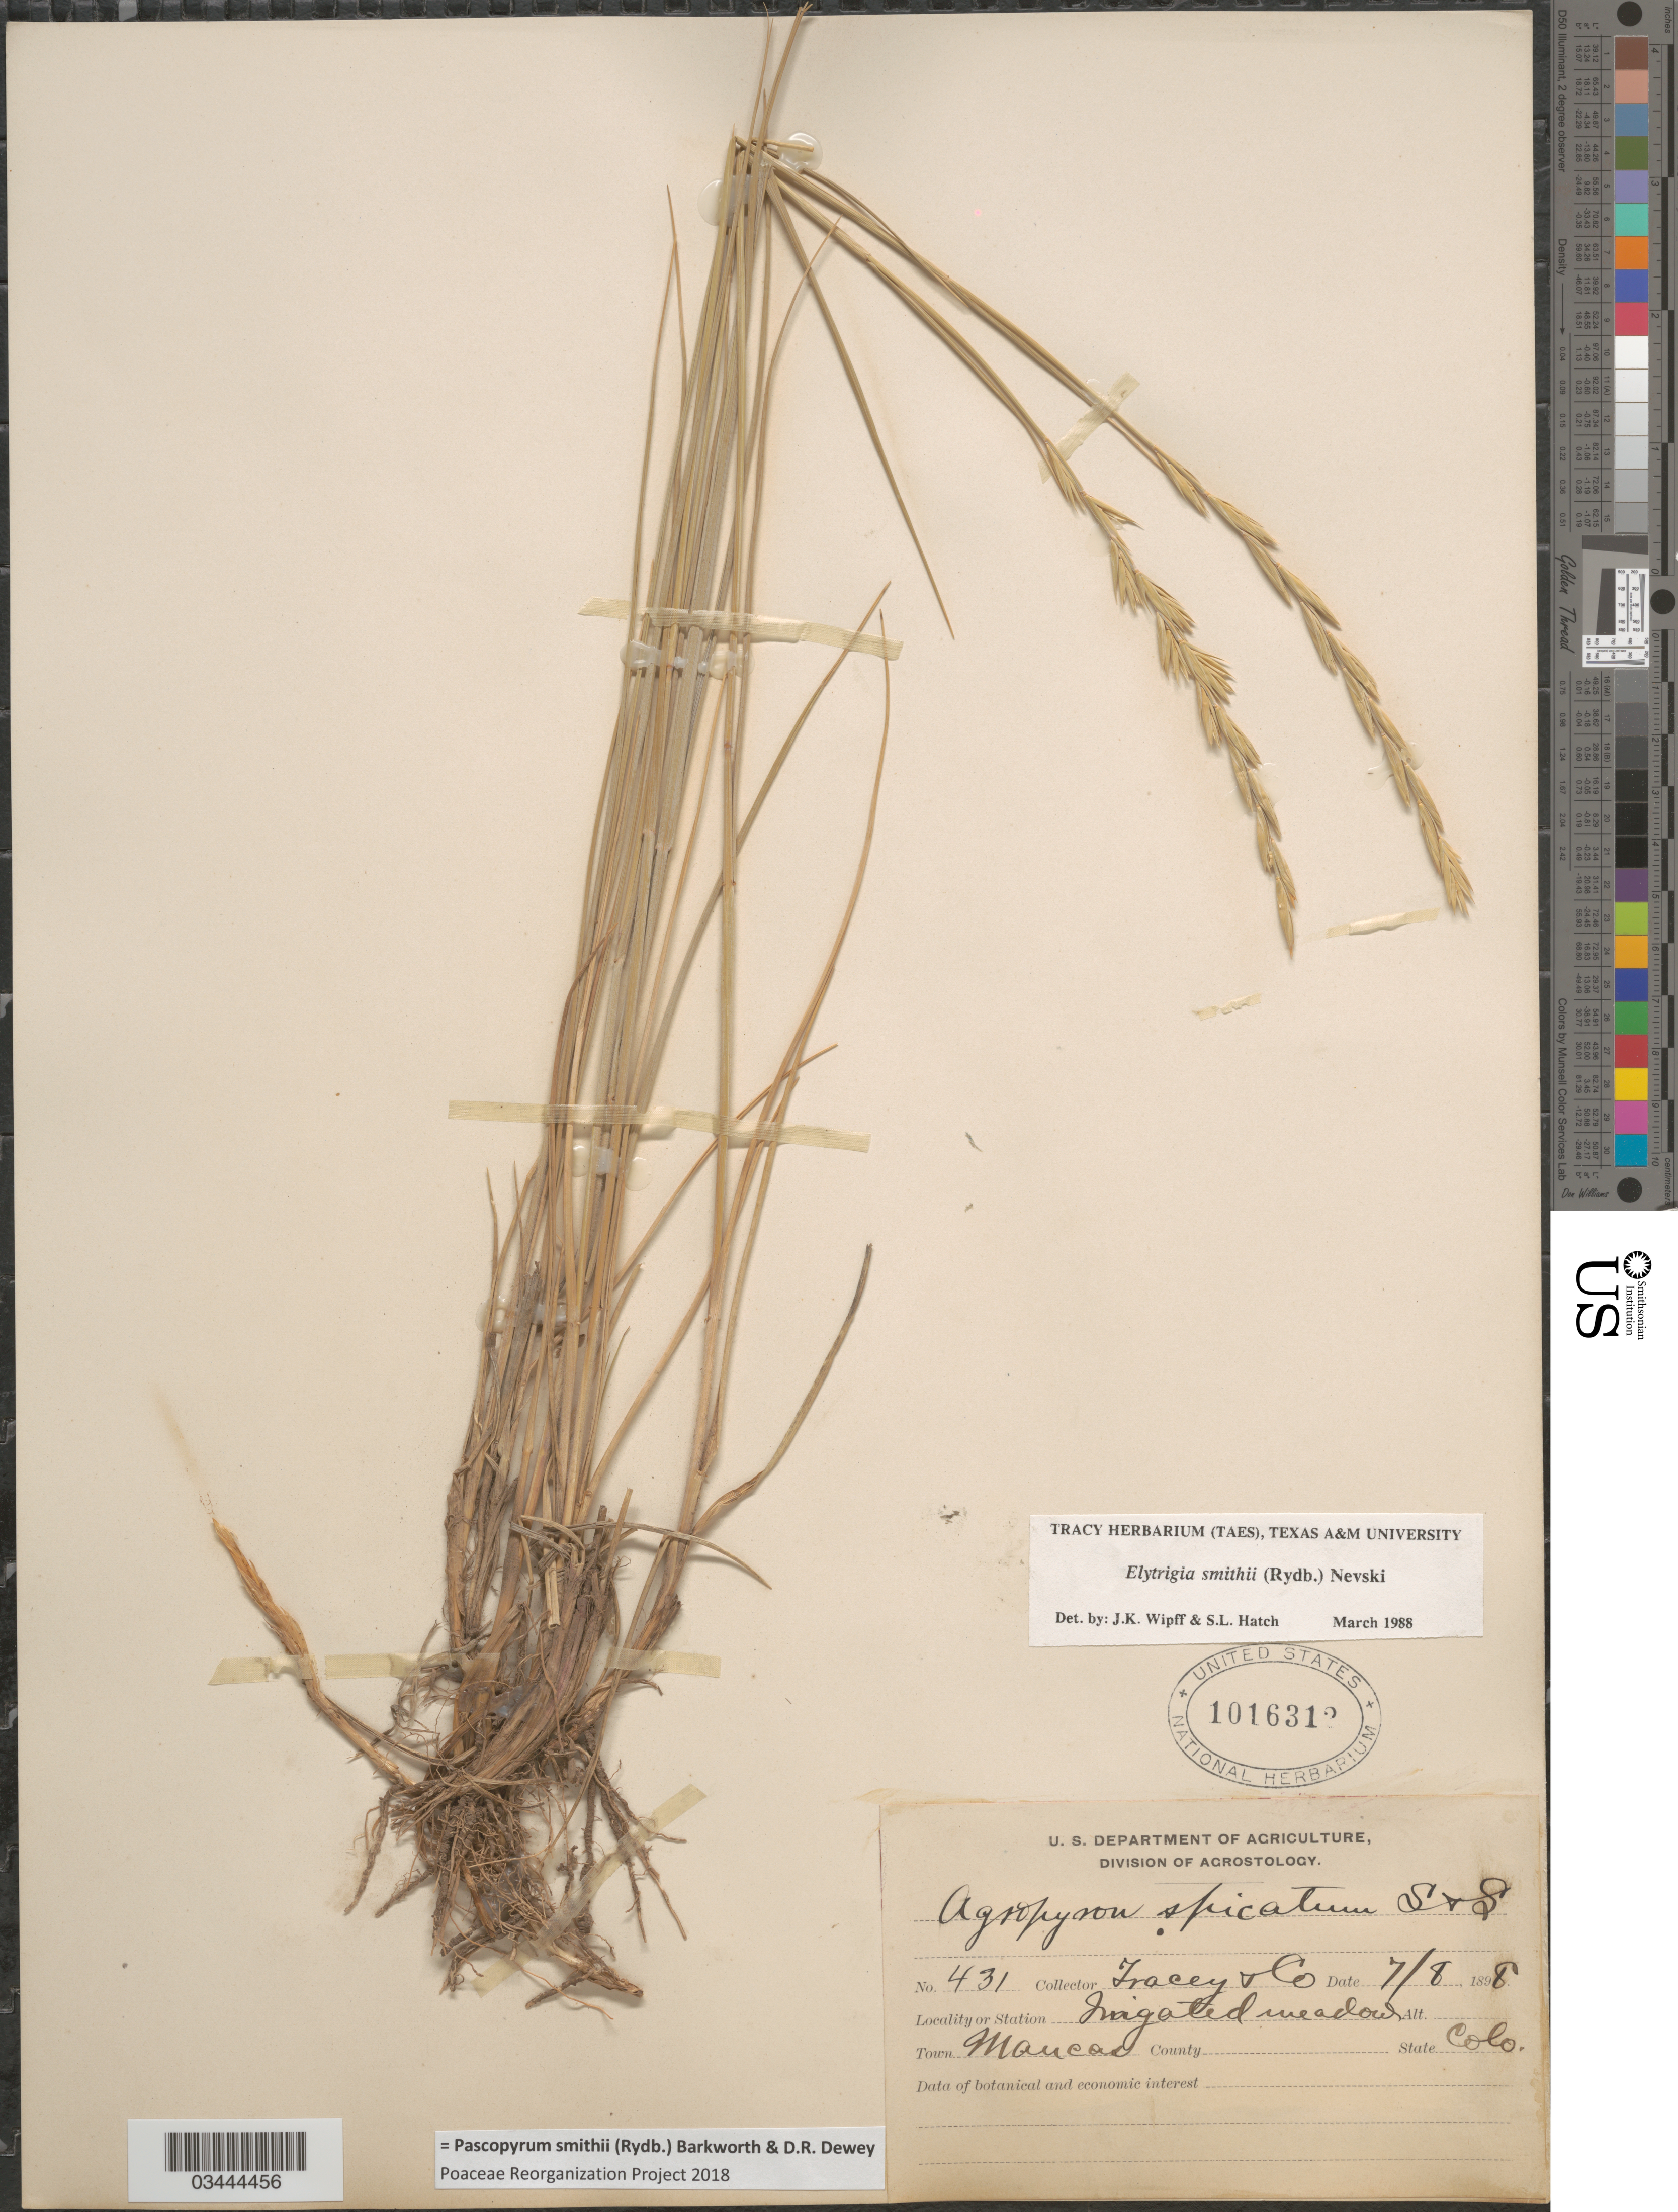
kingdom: Plantae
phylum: Tracheophyta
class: Liliopsida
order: Poales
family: Poaceae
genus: Pascopyrum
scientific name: Pascopyrum smithii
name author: (Rydb.) Barkworth & Dewey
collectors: Tracey & et al.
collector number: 431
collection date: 1898-07-08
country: United States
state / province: Colorado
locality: Irrigated meadow. Town Mancos.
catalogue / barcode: US 1016312